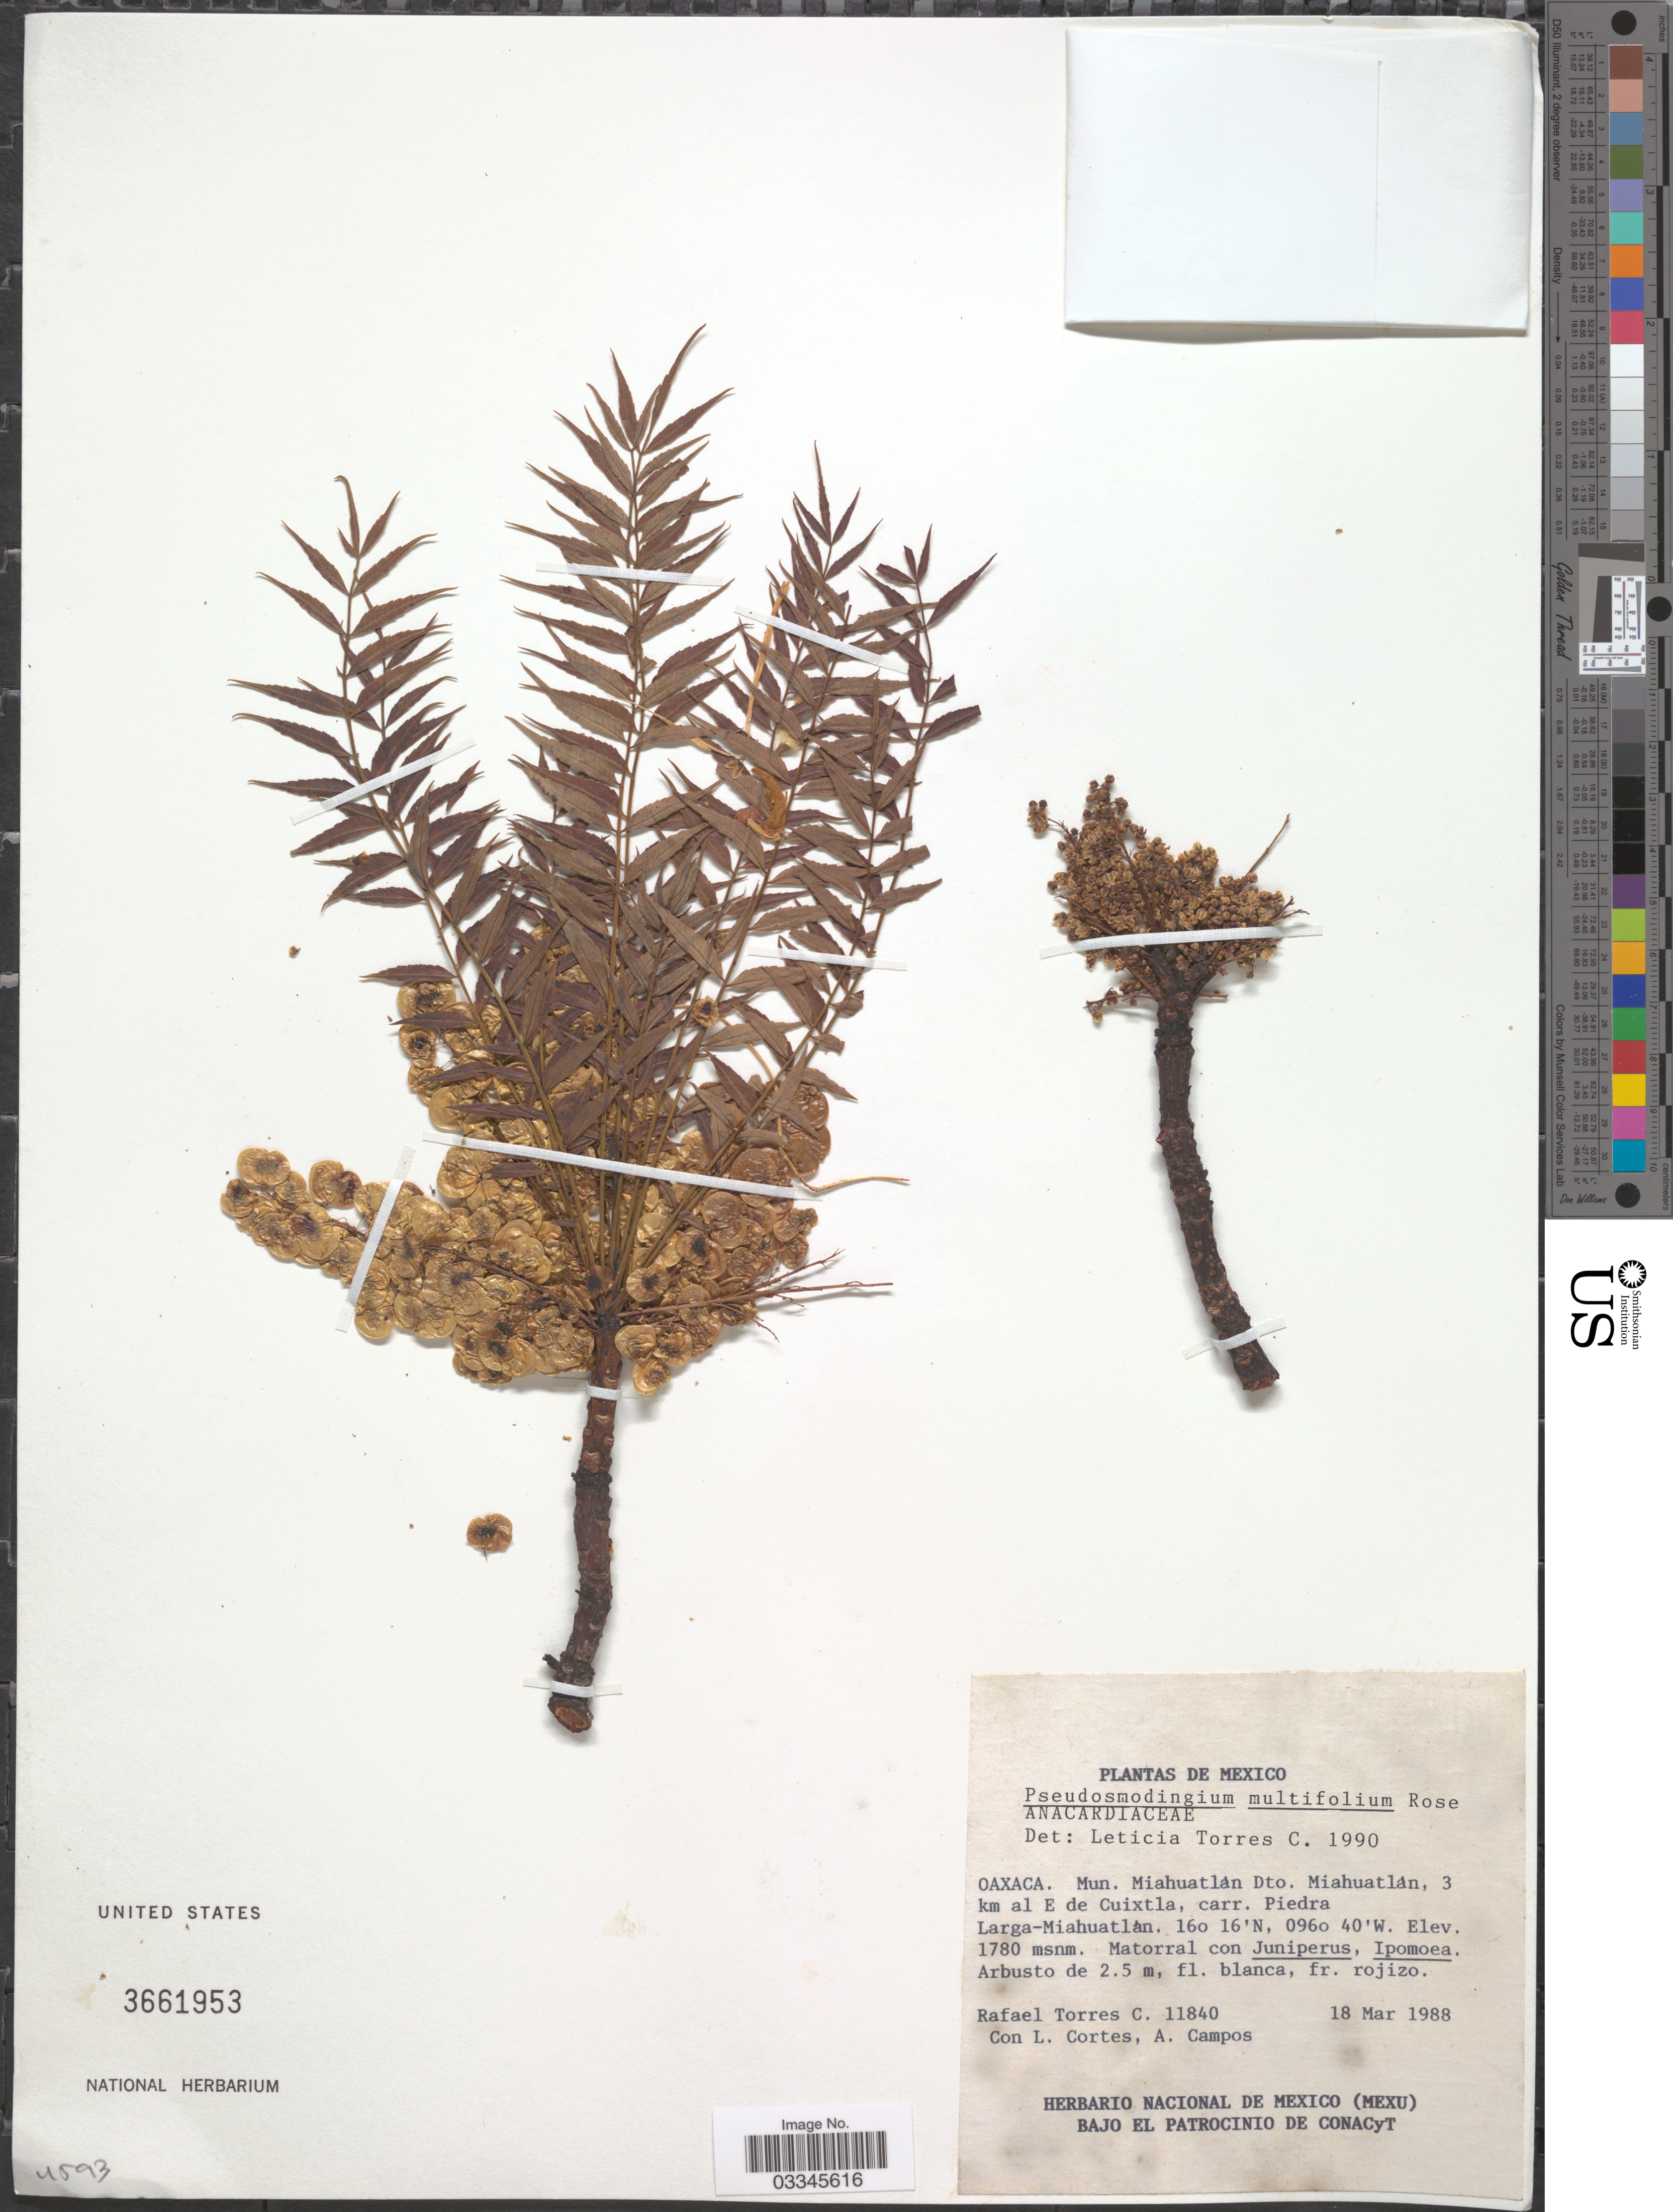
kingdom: Plantae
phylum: Tracheophyta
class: Magnoliopsida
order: Sapindales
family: Anacardiaceae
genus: Pseudosmodingium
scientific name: Pseudosmodingium multifolium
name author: Rose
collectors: R. Torres C., L. Cortes & A. R. Campos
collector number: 11840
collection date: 1988-03-18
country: Mexico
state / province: Oaxaca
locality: Mun. Miahuatlám Dto. Miahuatlán, 3 km al E de Cuixtla, carr. Piedra Larga-Miahuatlán.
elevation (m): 1780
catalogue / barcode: US 3661952